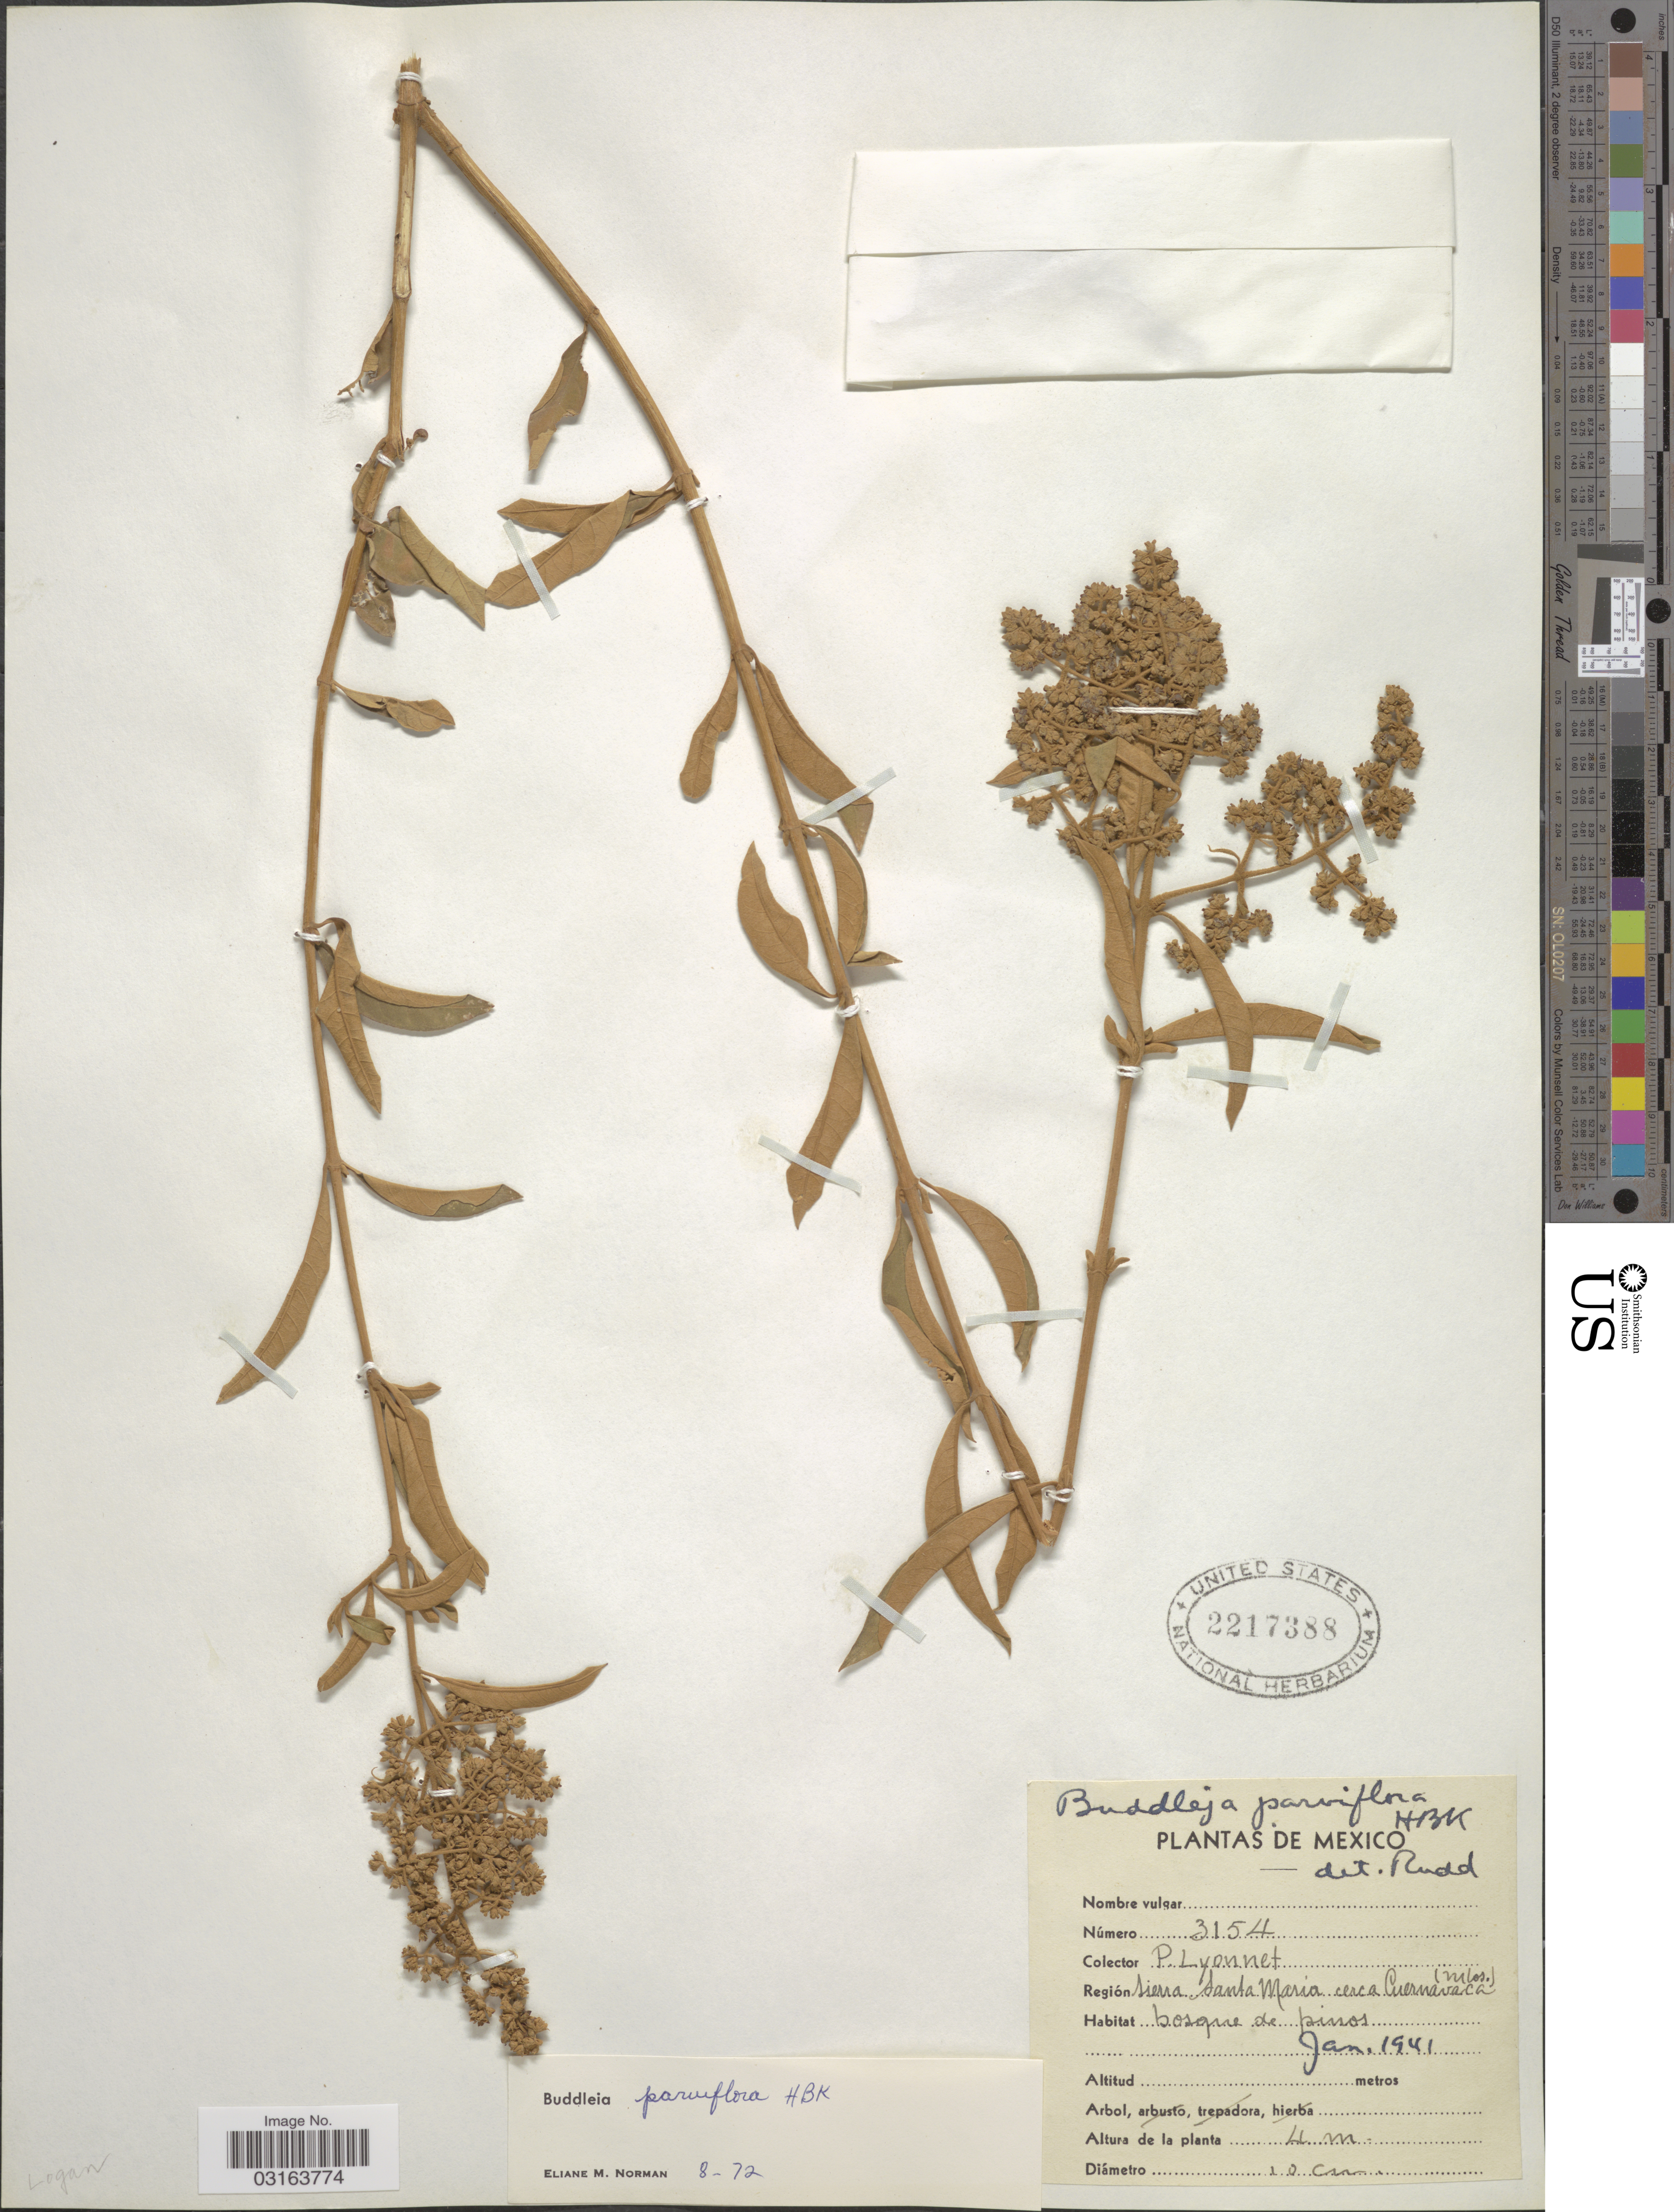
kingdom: Plantae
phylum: Tracheophyta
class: Magnoliopsida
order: Lamiales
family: Scrophulariaceae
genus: Buddleja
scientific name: Buddleja parviflora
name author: Kunth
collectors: P. Lyonnet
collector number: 3154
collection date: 1941-01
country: Mexico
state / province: Morelos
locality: Región Sierra Santa maria cerca Cuernavaca.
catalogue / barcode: US 2217388